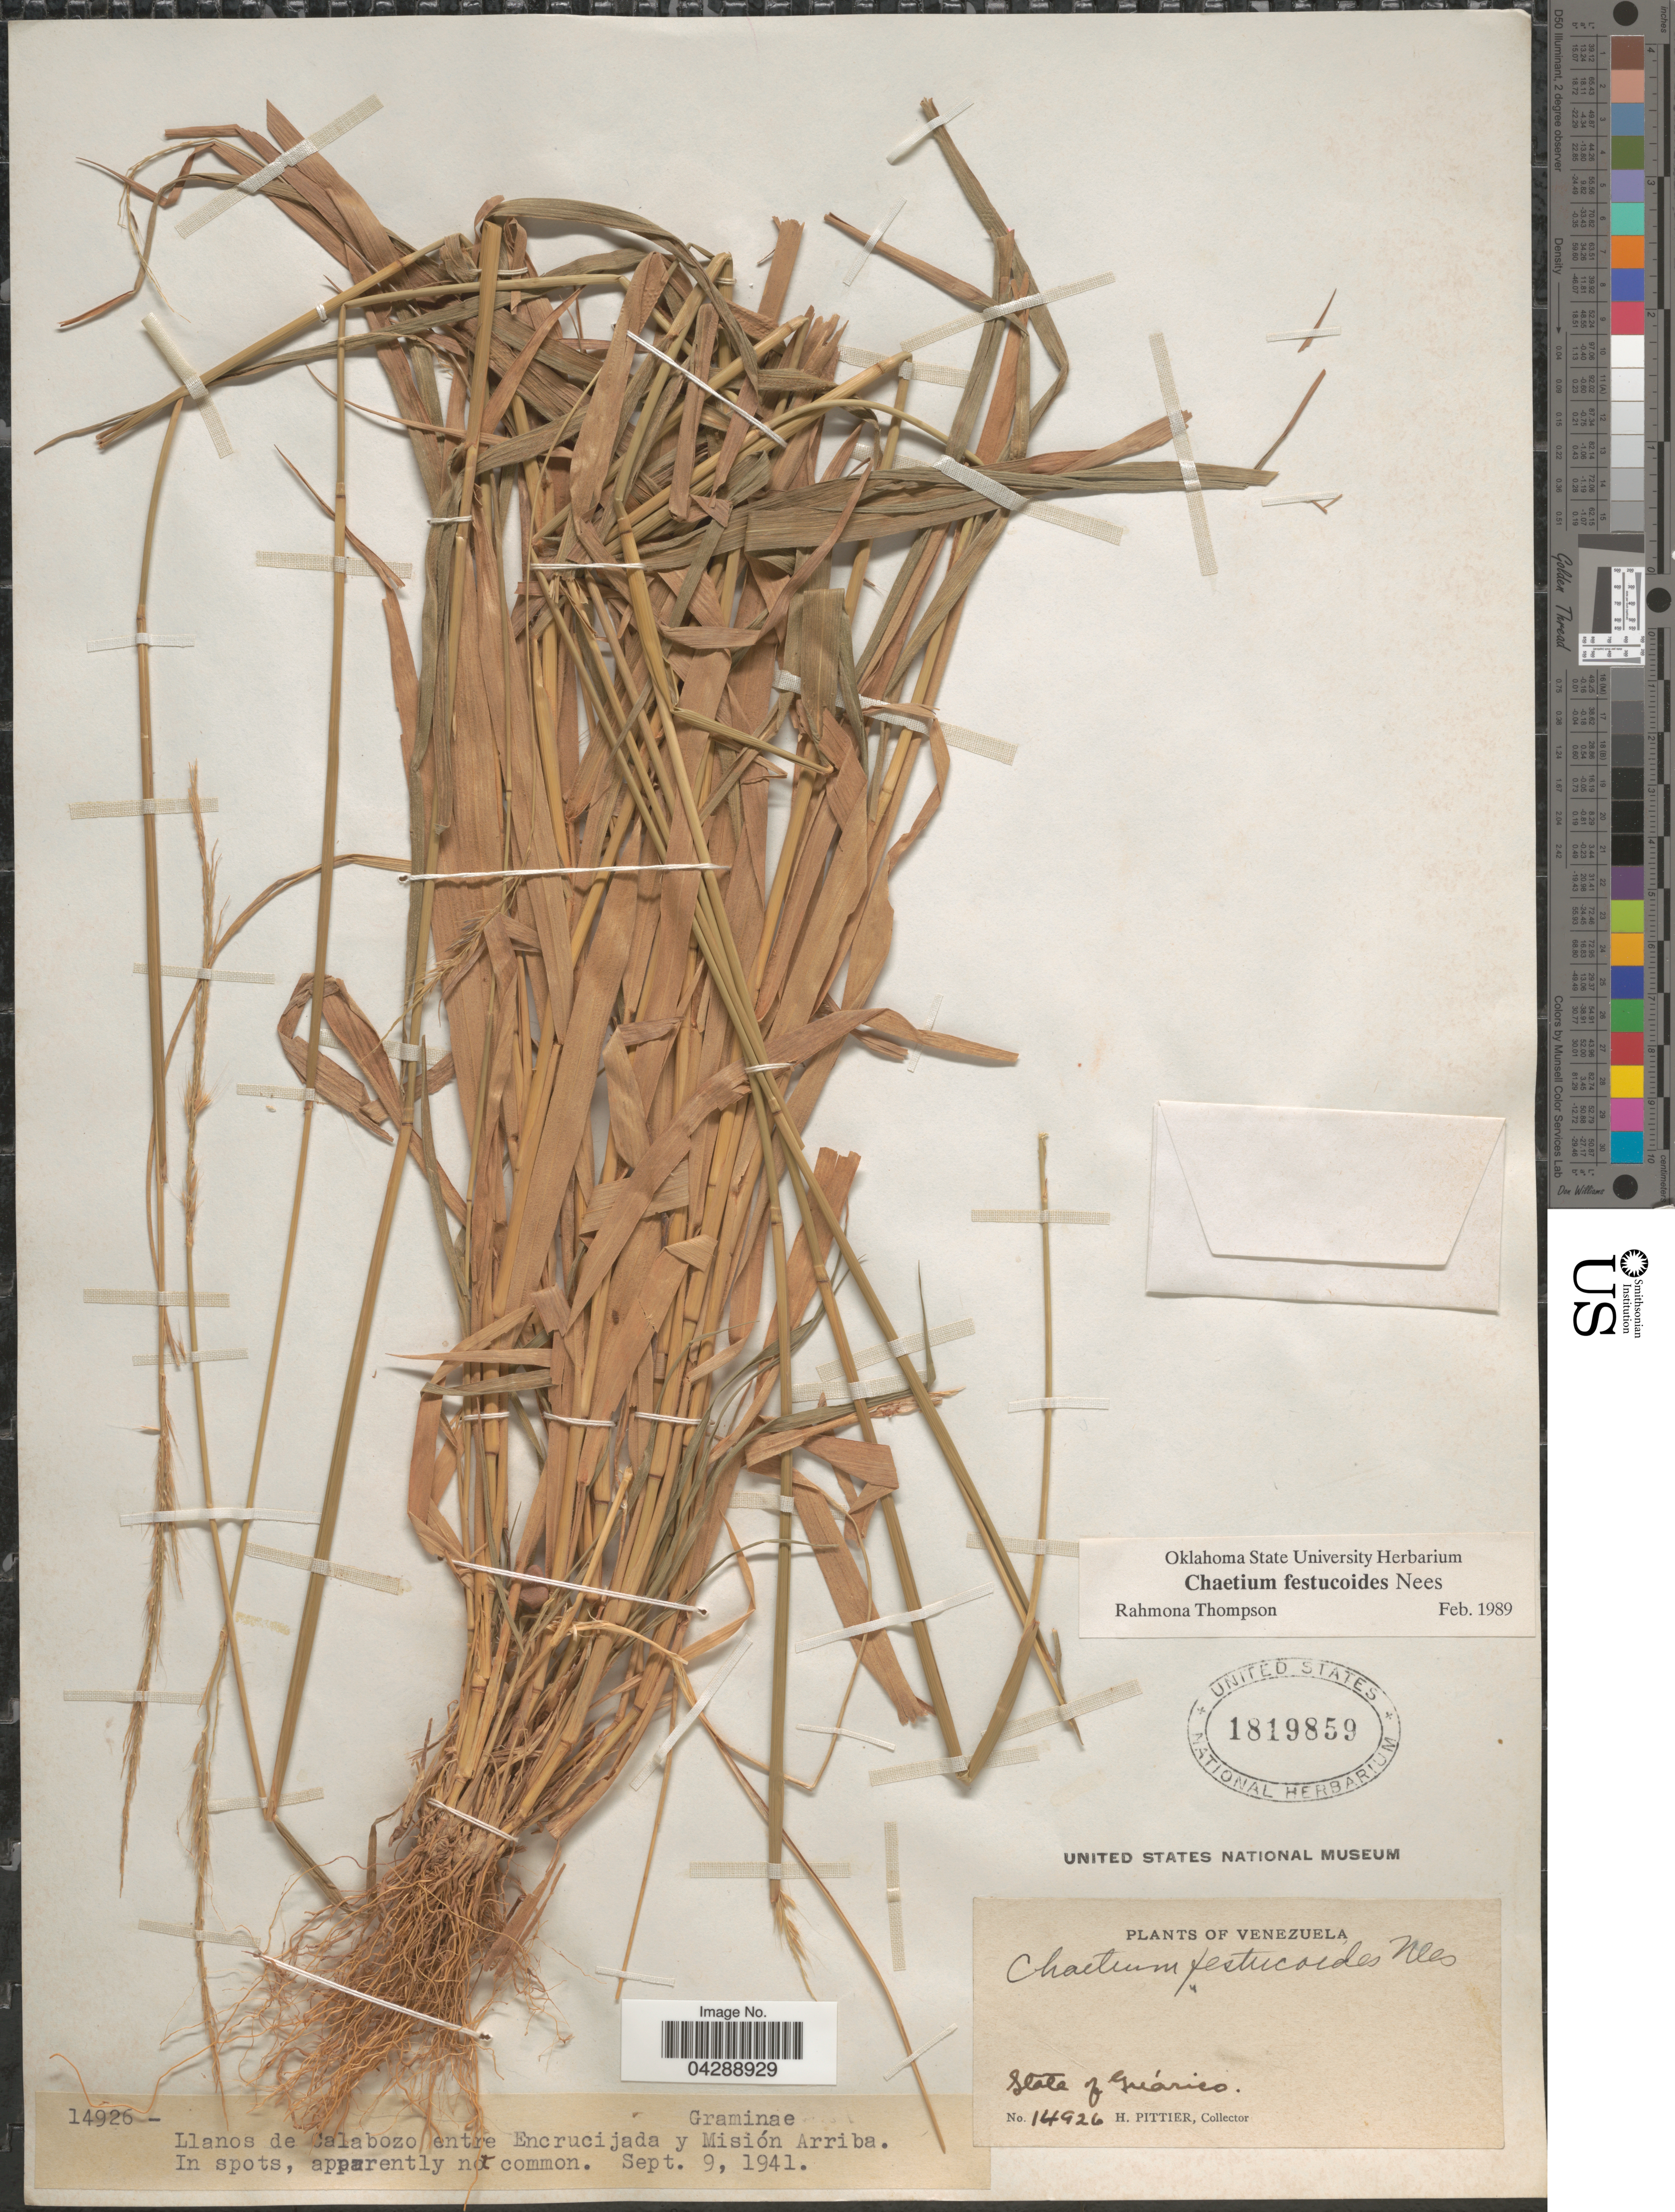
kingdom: Plantae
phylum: Tracheophyta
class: Liliopsida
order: Poales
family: Poaceae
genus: Chaetium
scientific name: Chaetium festucoides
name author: Nees in Mart.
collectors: H. F. Pittier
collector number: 14926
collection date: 1941-09-09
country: Venezuela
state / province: Guarico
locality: Llanos de Calabozo entre Encrucijada y Misión Arriba.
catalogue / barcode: US 1819859